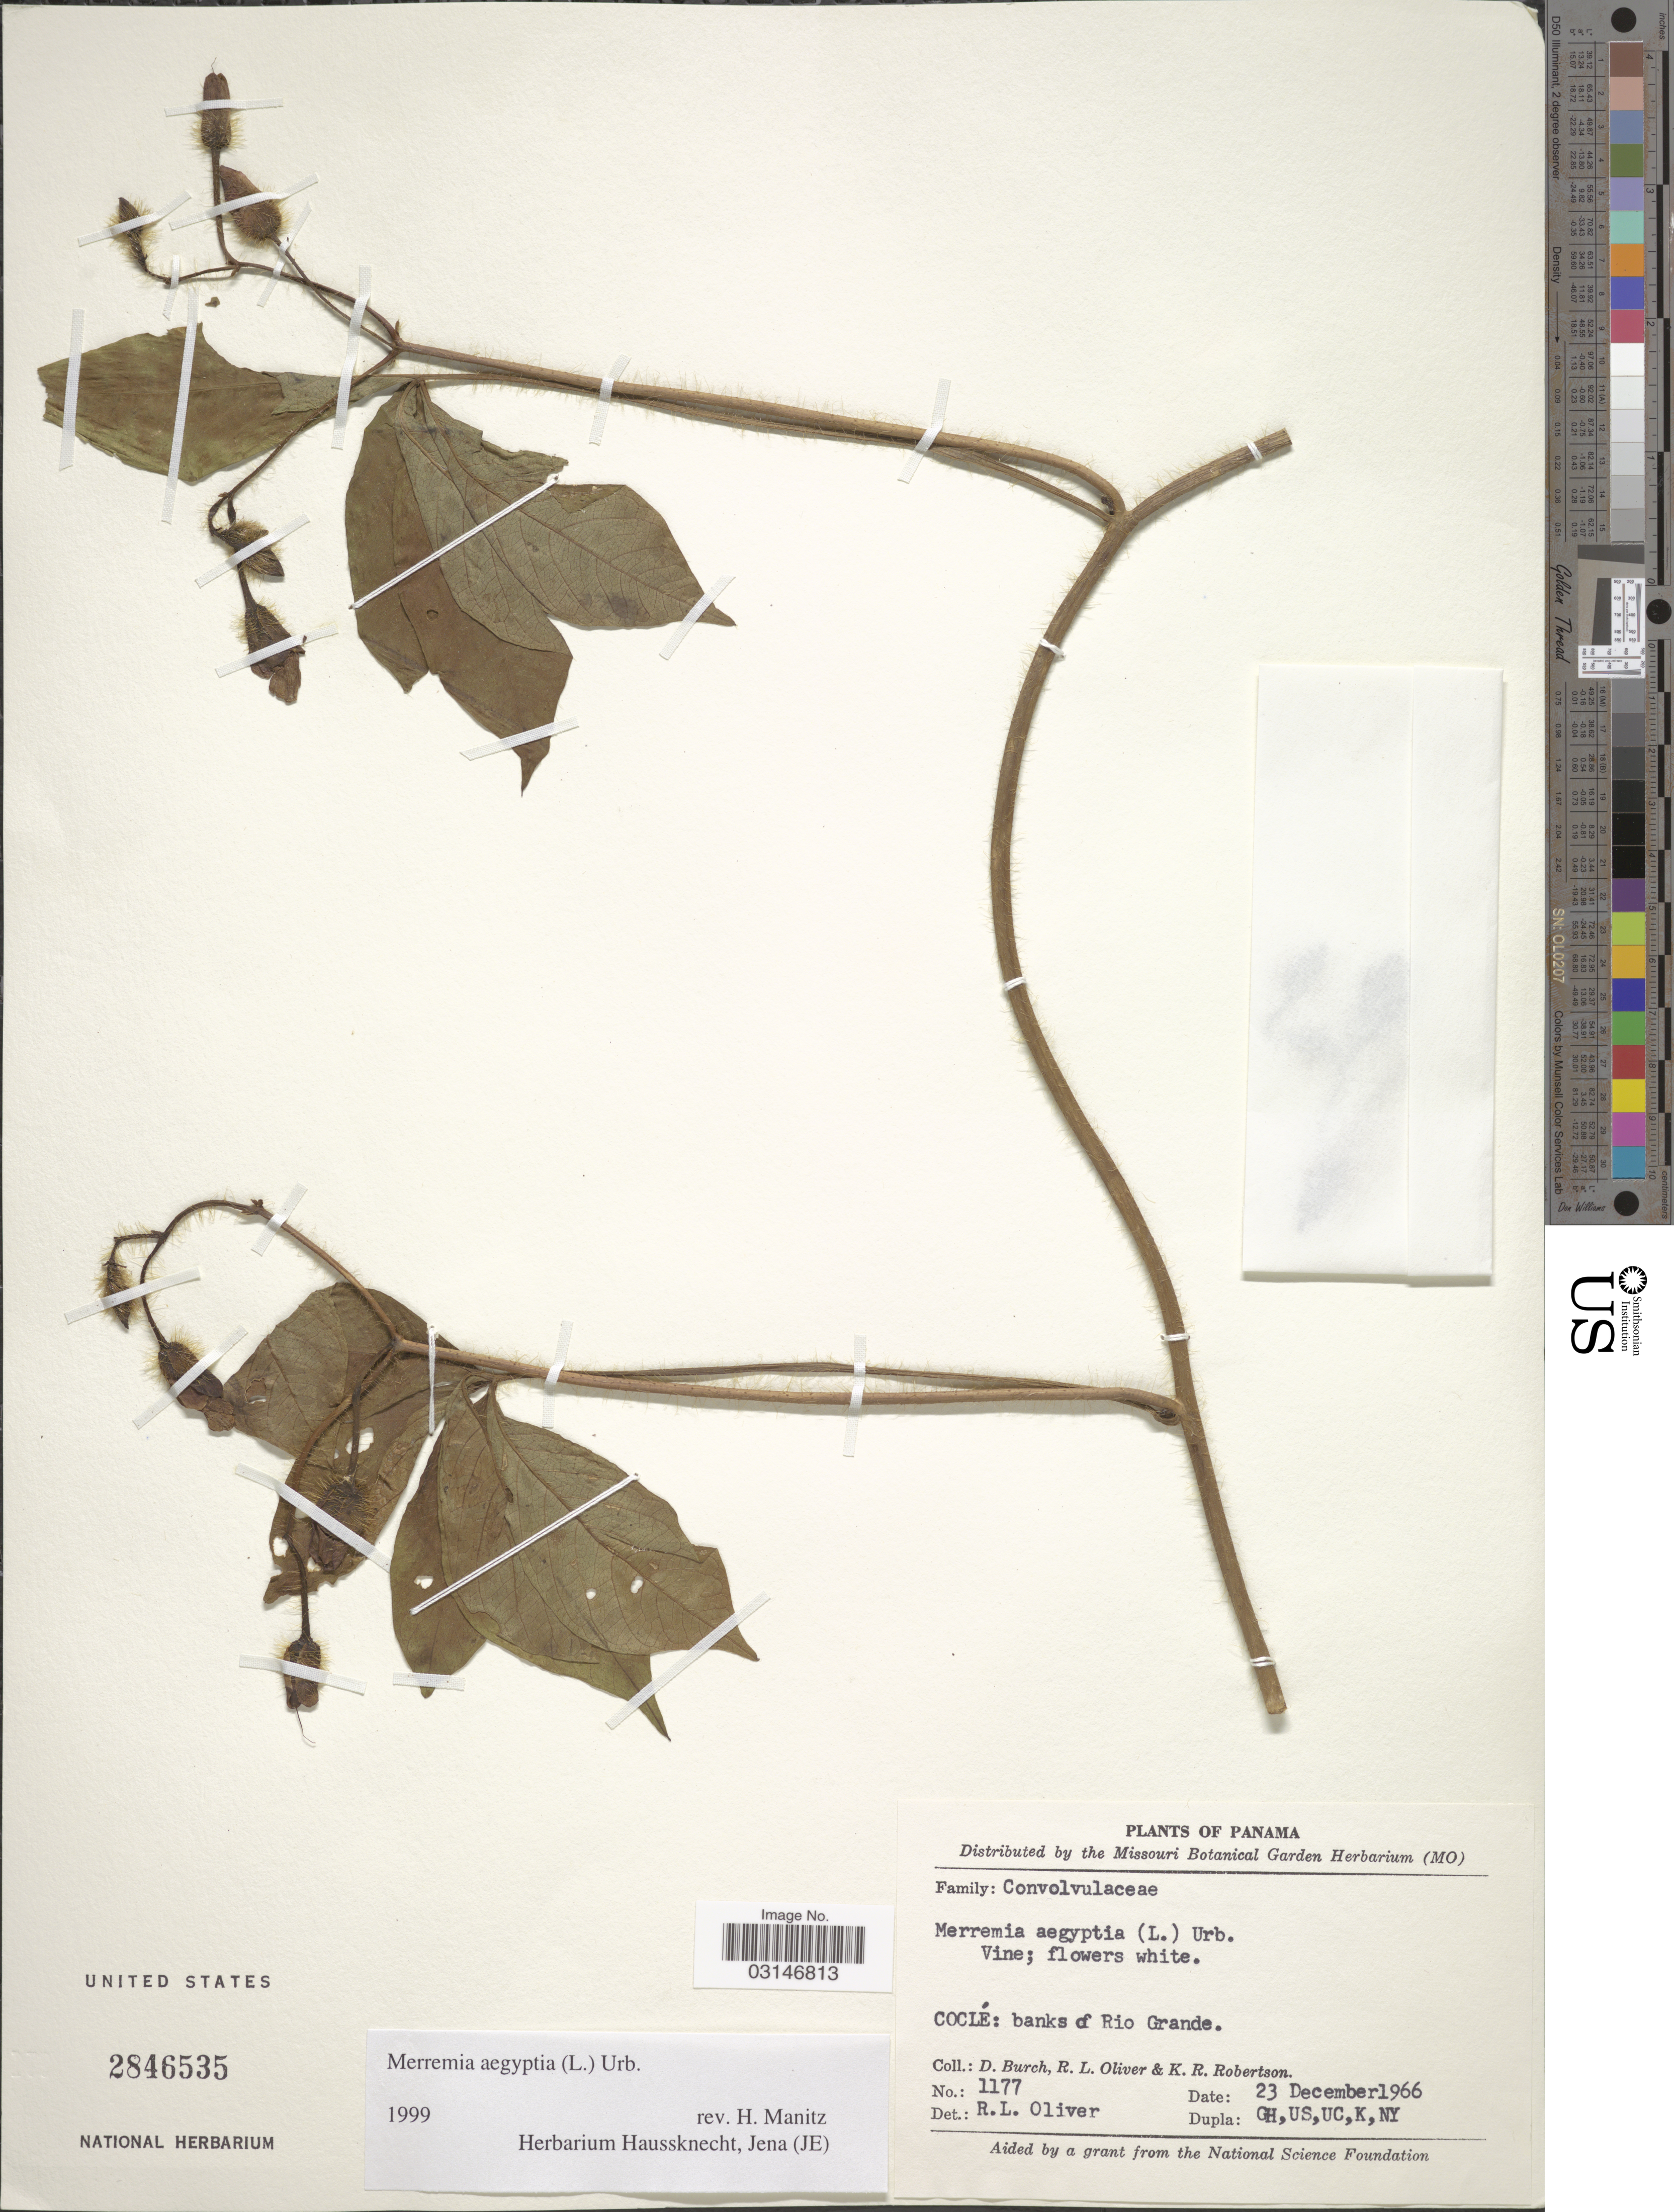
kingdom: Plantae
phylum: Tracheophyta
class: Magnoliopsida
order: Solanales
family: Convolvulaceae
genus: Distimake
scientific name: Distimake aegyptius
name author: (L.) A. R. Simões & Staples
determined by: Strong, Mark T., (BOT), Smithsonian Institution - National Museum of Natural History (UNITED STATES)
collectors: D. Burch, R. Oliver & K. Robertson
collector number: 1177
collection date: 1966-12-23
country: Panama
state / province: Coclé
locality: Coclé: banks of Rio Grande.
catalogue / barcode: US 2846535